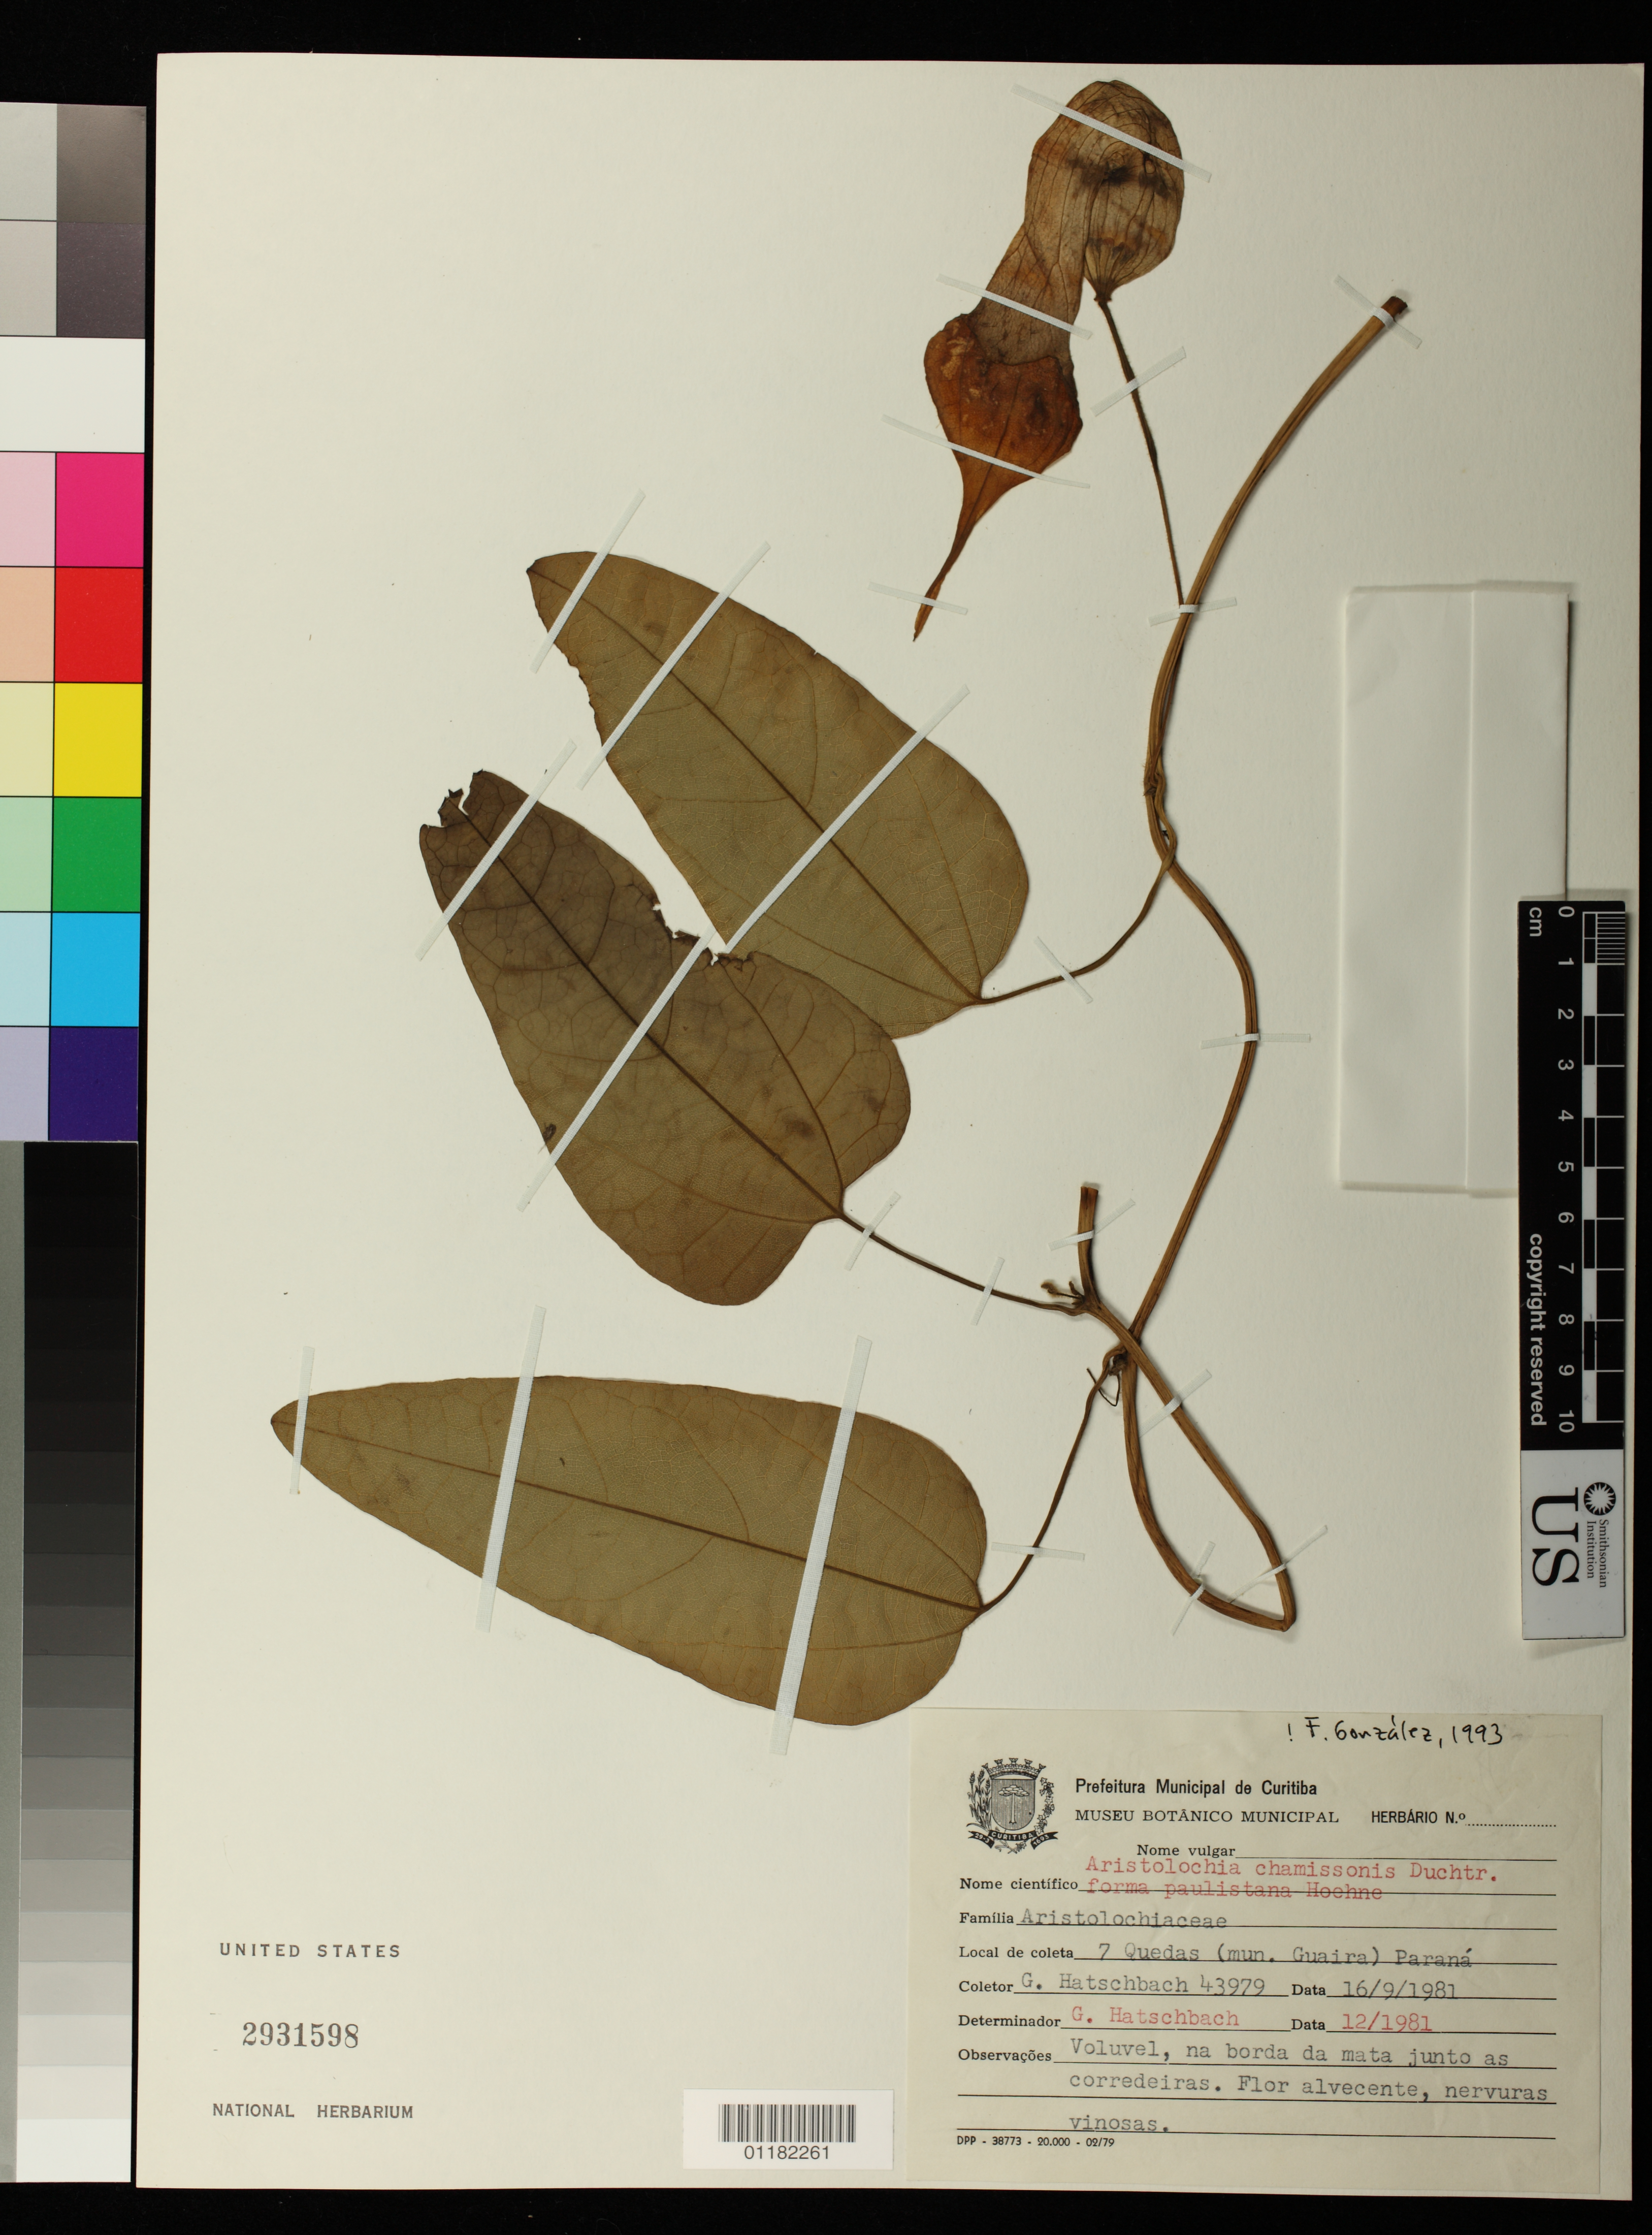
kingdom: Plantae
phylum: Tracheophyta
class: Magnoliopsida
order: Piperales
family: Aristolochiaceae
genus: Aristolochia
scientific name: Aristolochia chamissonis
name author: Duch.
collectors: G. Hatschbach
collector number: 43979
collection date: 1981-09-16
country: Brazil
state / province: Paraná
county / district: Guaira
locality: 7 Quedas (mun. Guaira) Paraná.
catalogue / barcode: US 2931598